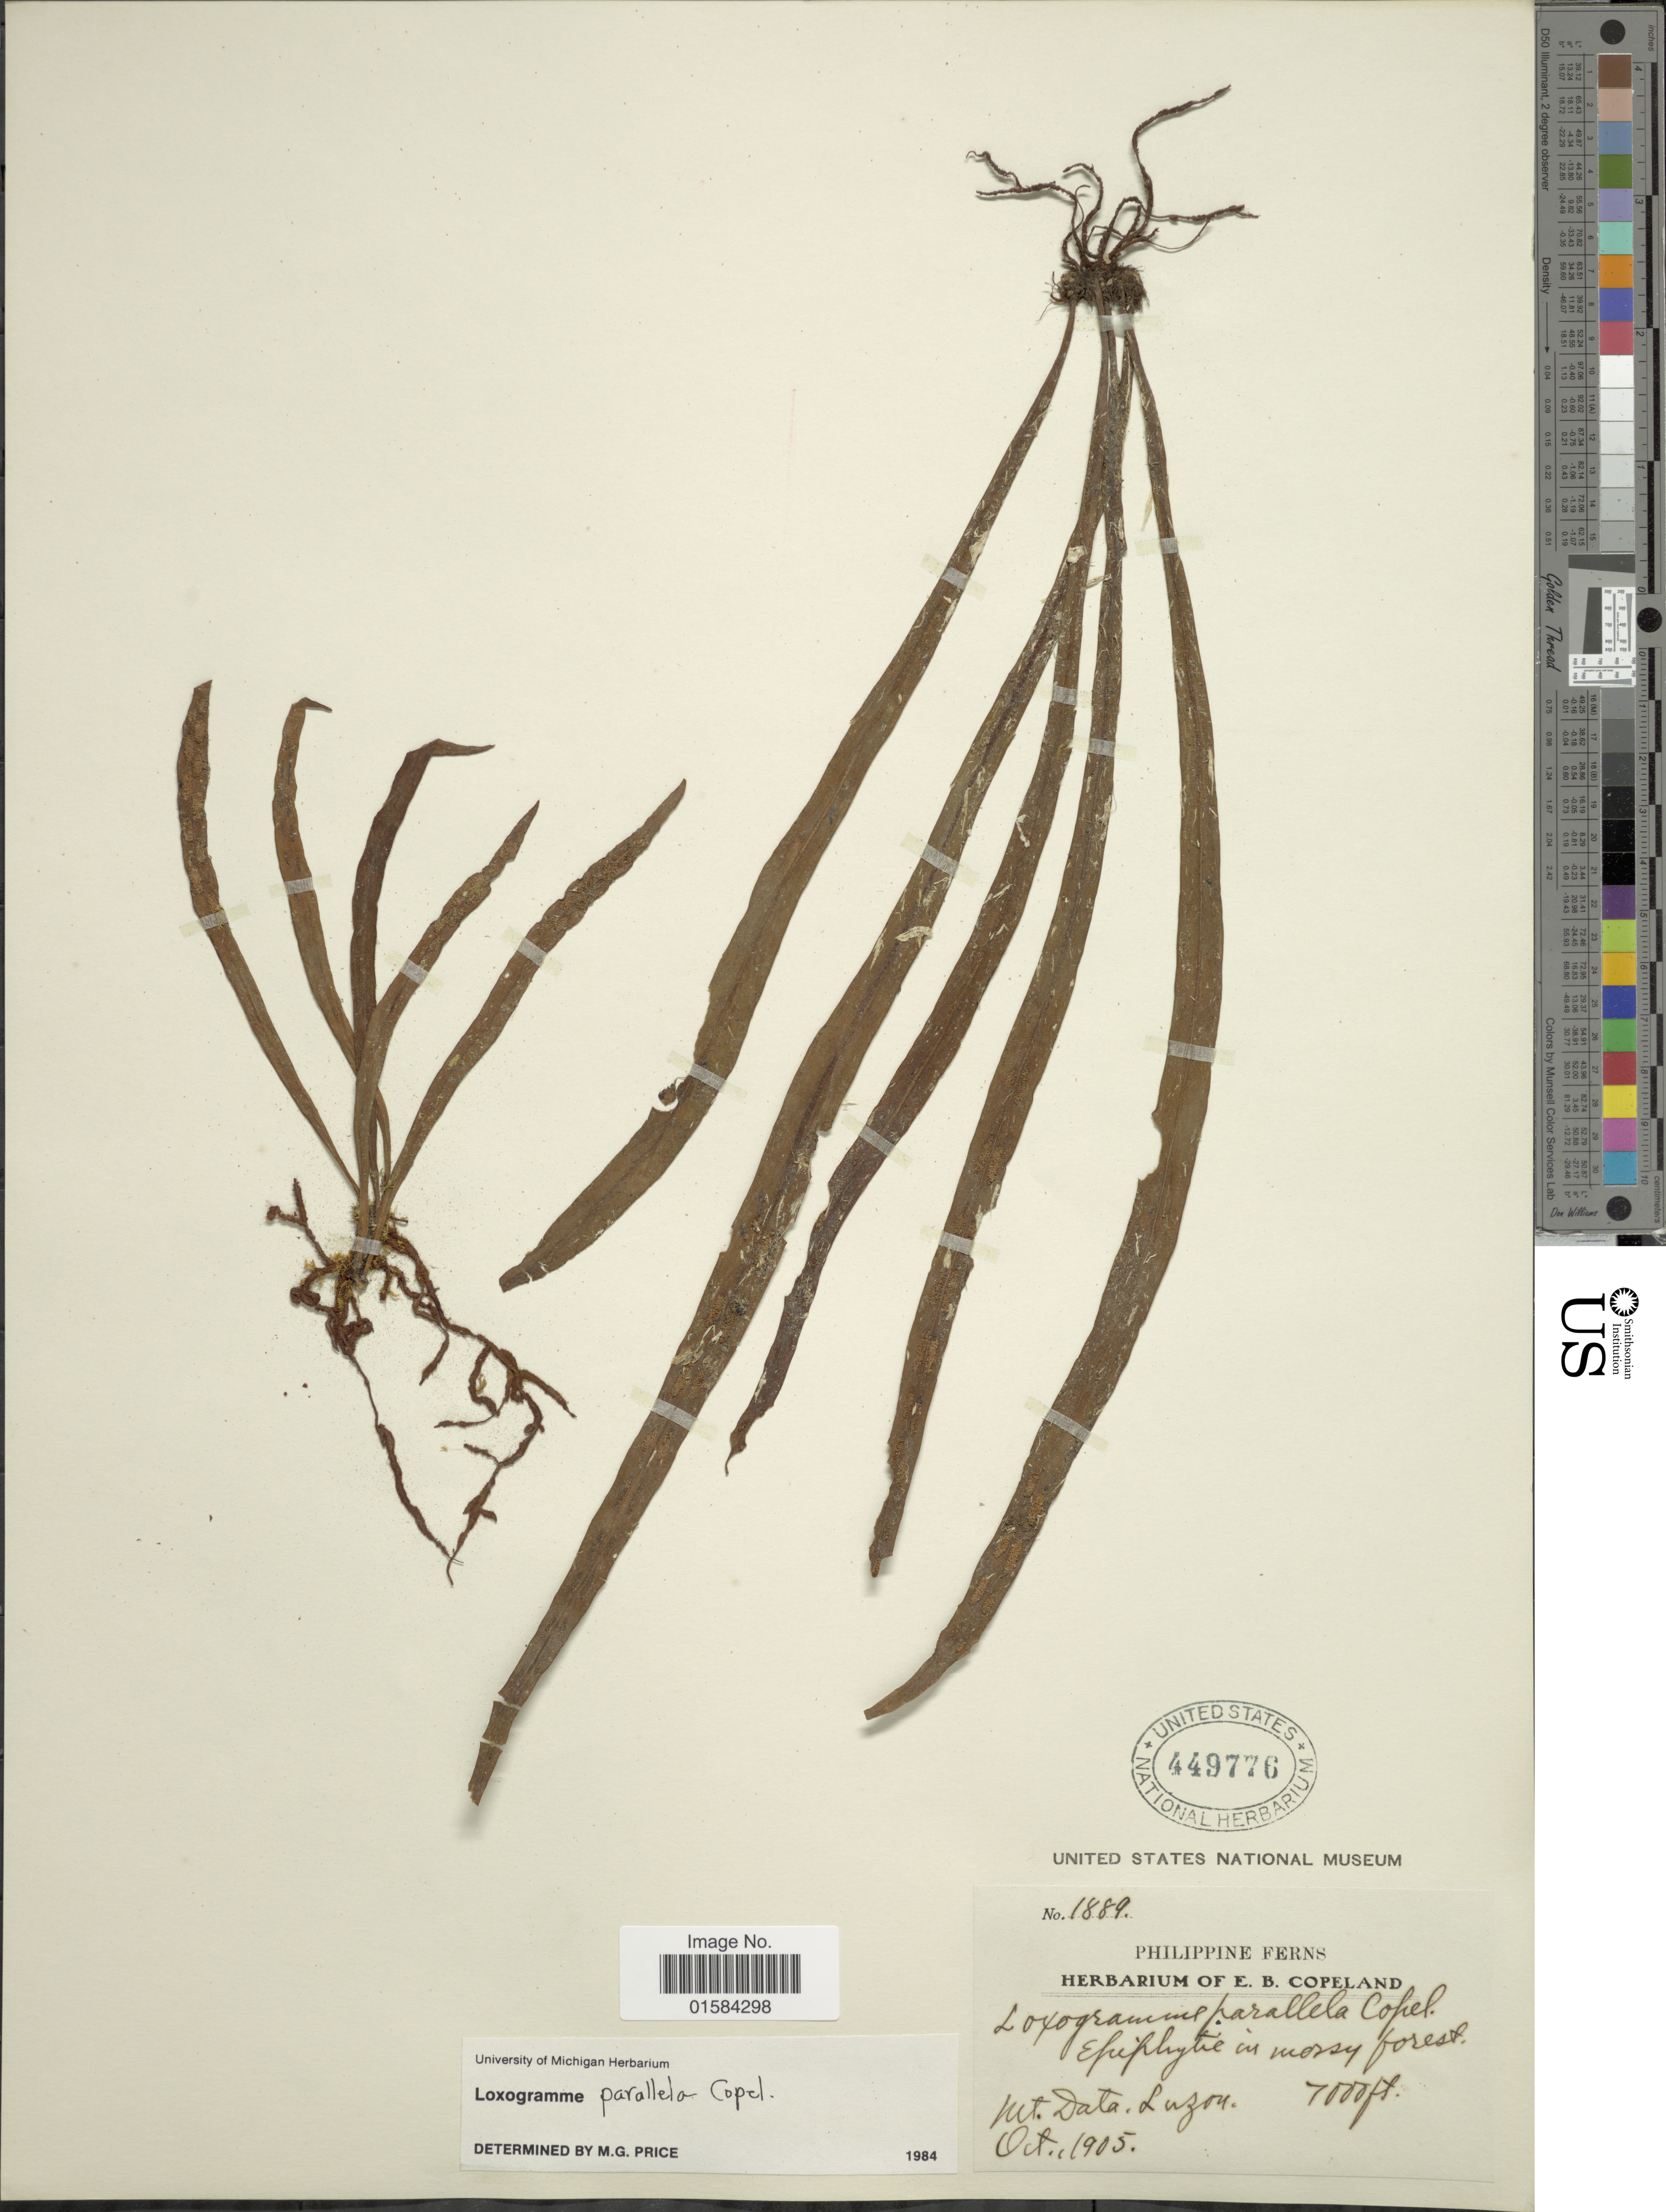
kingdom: Plantae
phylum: Tracheophyta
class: Polypodiopsida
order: Polypodiales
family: Polypodiaceae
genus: Loxogramme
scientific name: Loxogramme parallela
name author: Copel.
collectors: ex herb. E. B. Copeland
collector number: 1889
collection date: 1905-10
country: Philippines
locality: Mt. Data, Luzon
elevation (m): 2134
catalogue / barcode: US 449776